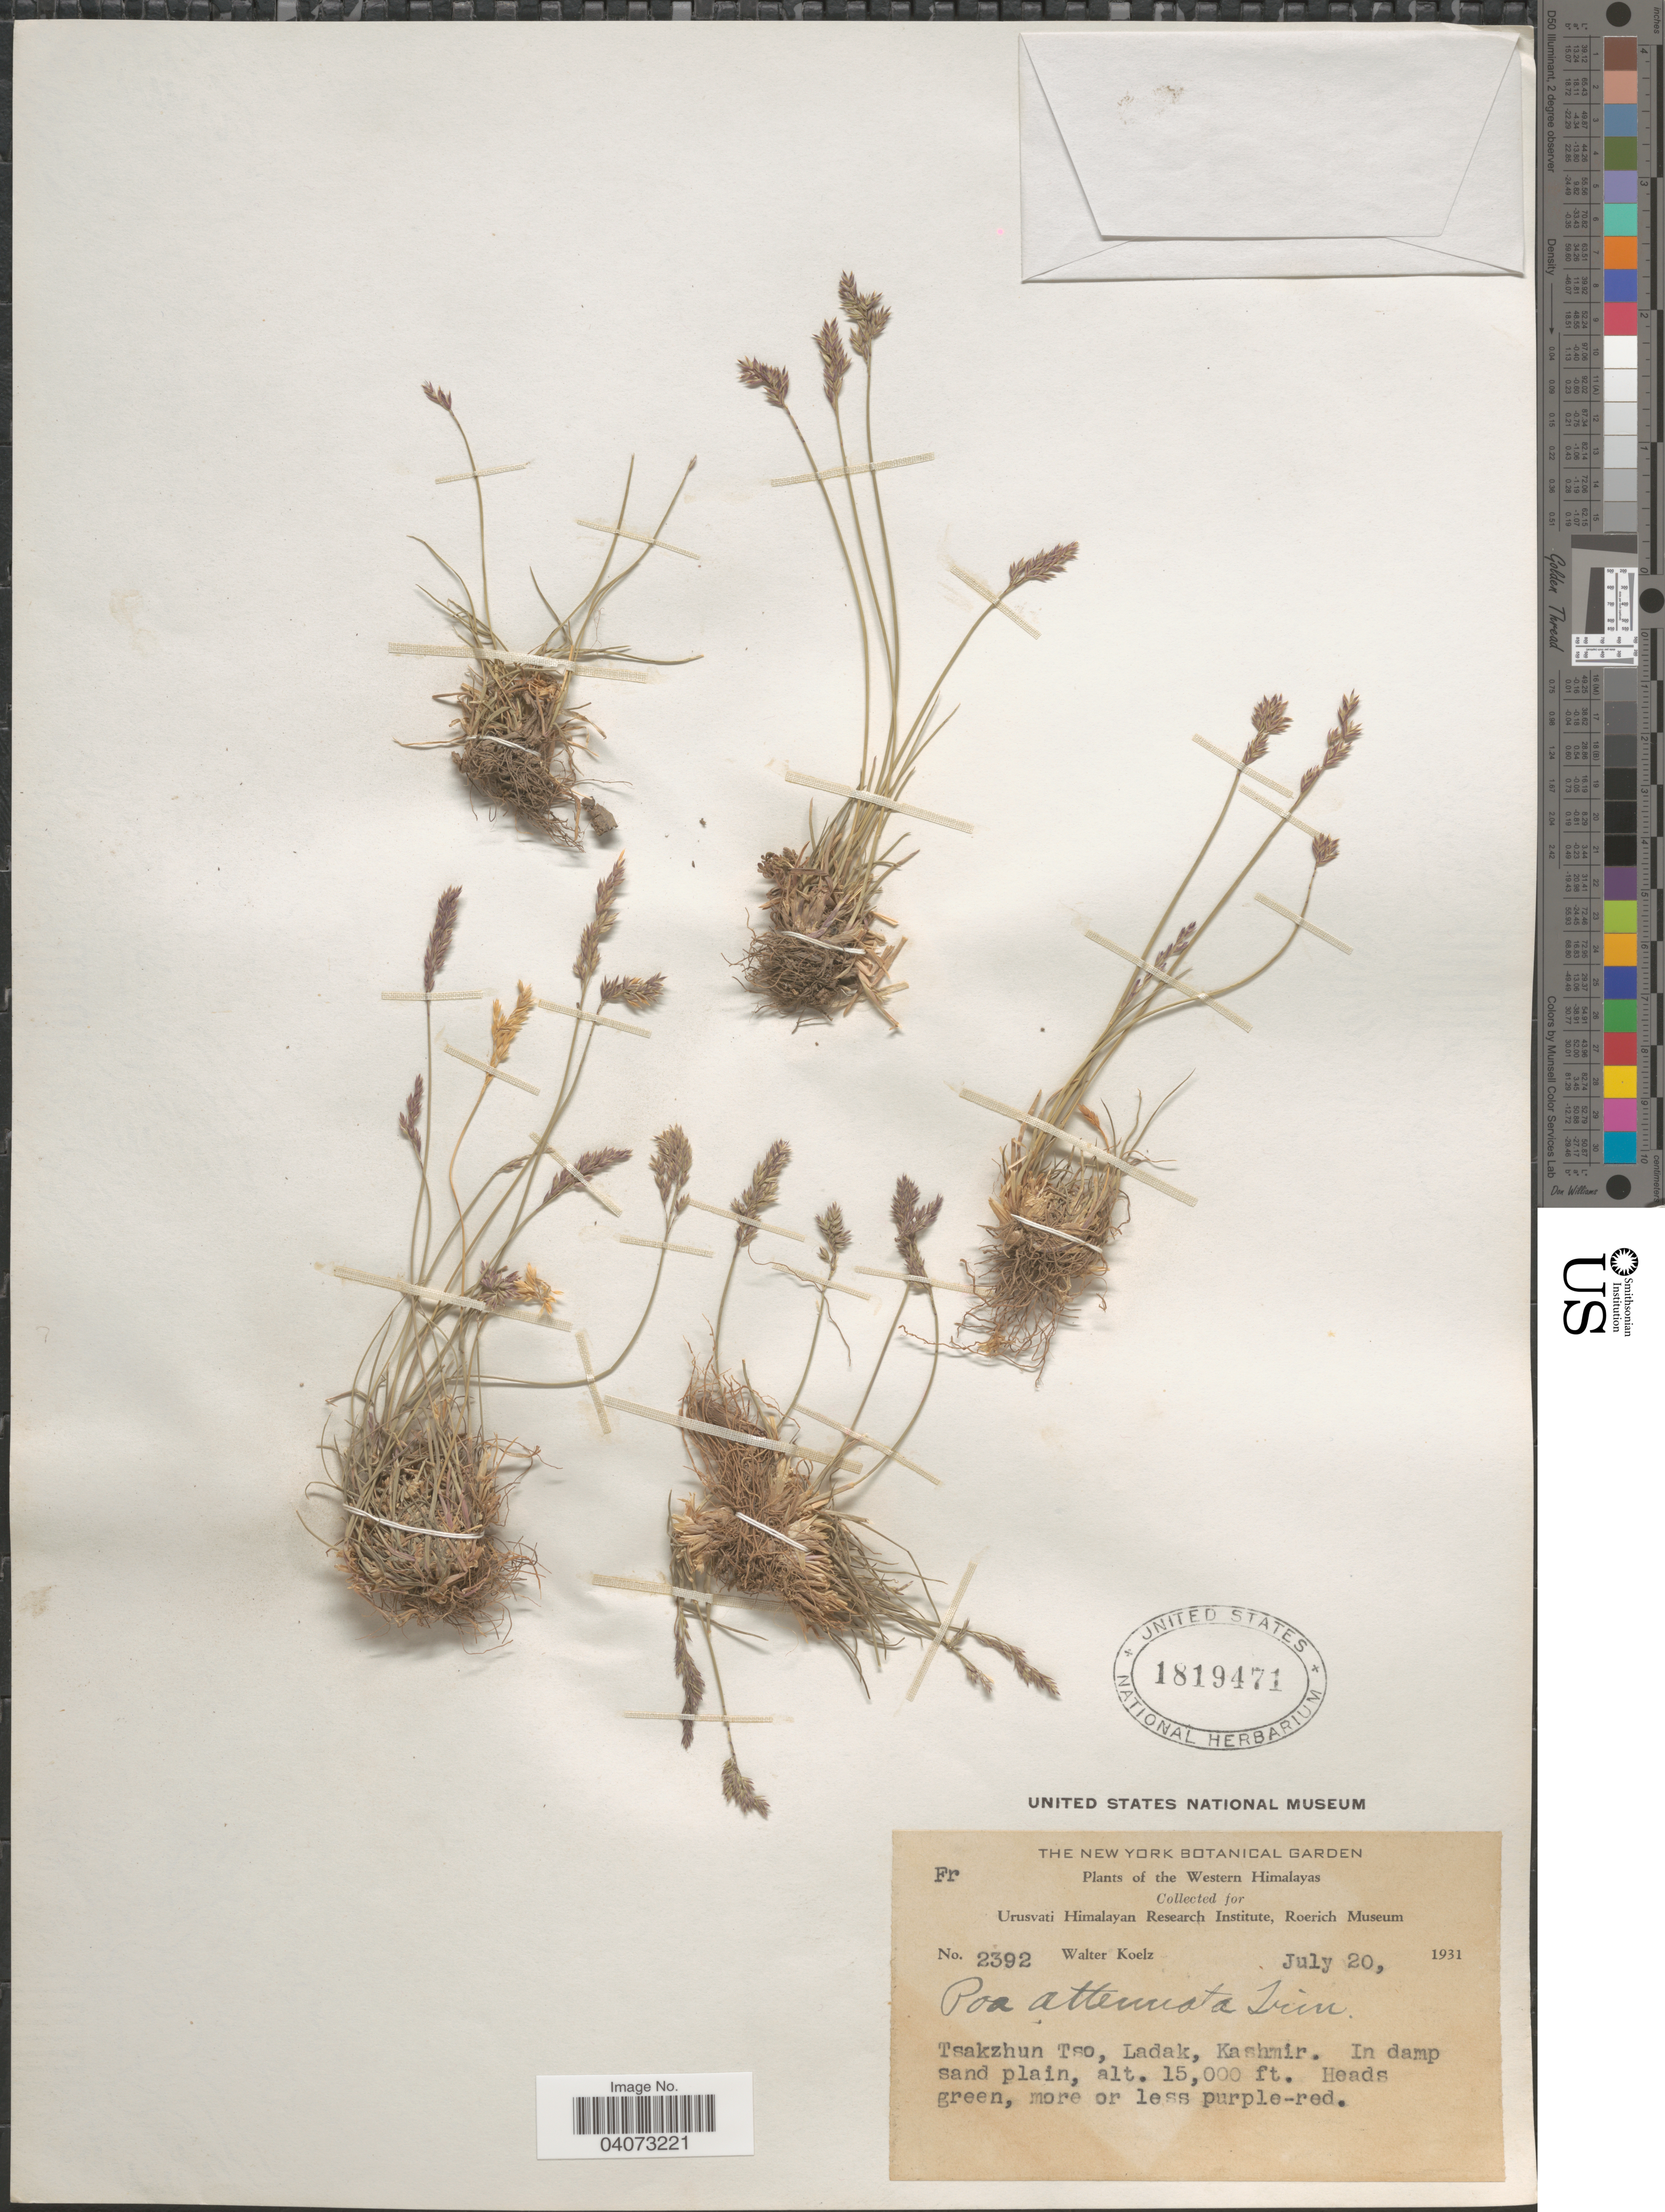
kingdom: Plantae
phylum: Tracheophyta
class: Liliopsida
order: Poales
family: Poaceae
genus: Poa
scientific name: Poa attenuata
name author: Trin.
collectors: W. N. Koelz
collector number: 2392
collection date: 1931-07-20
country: India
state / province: Ladakh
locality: The Western Himalayas. Tsakzhun Tso, Ladak, Kashmir.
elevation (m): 4572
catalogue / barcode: US 1819471